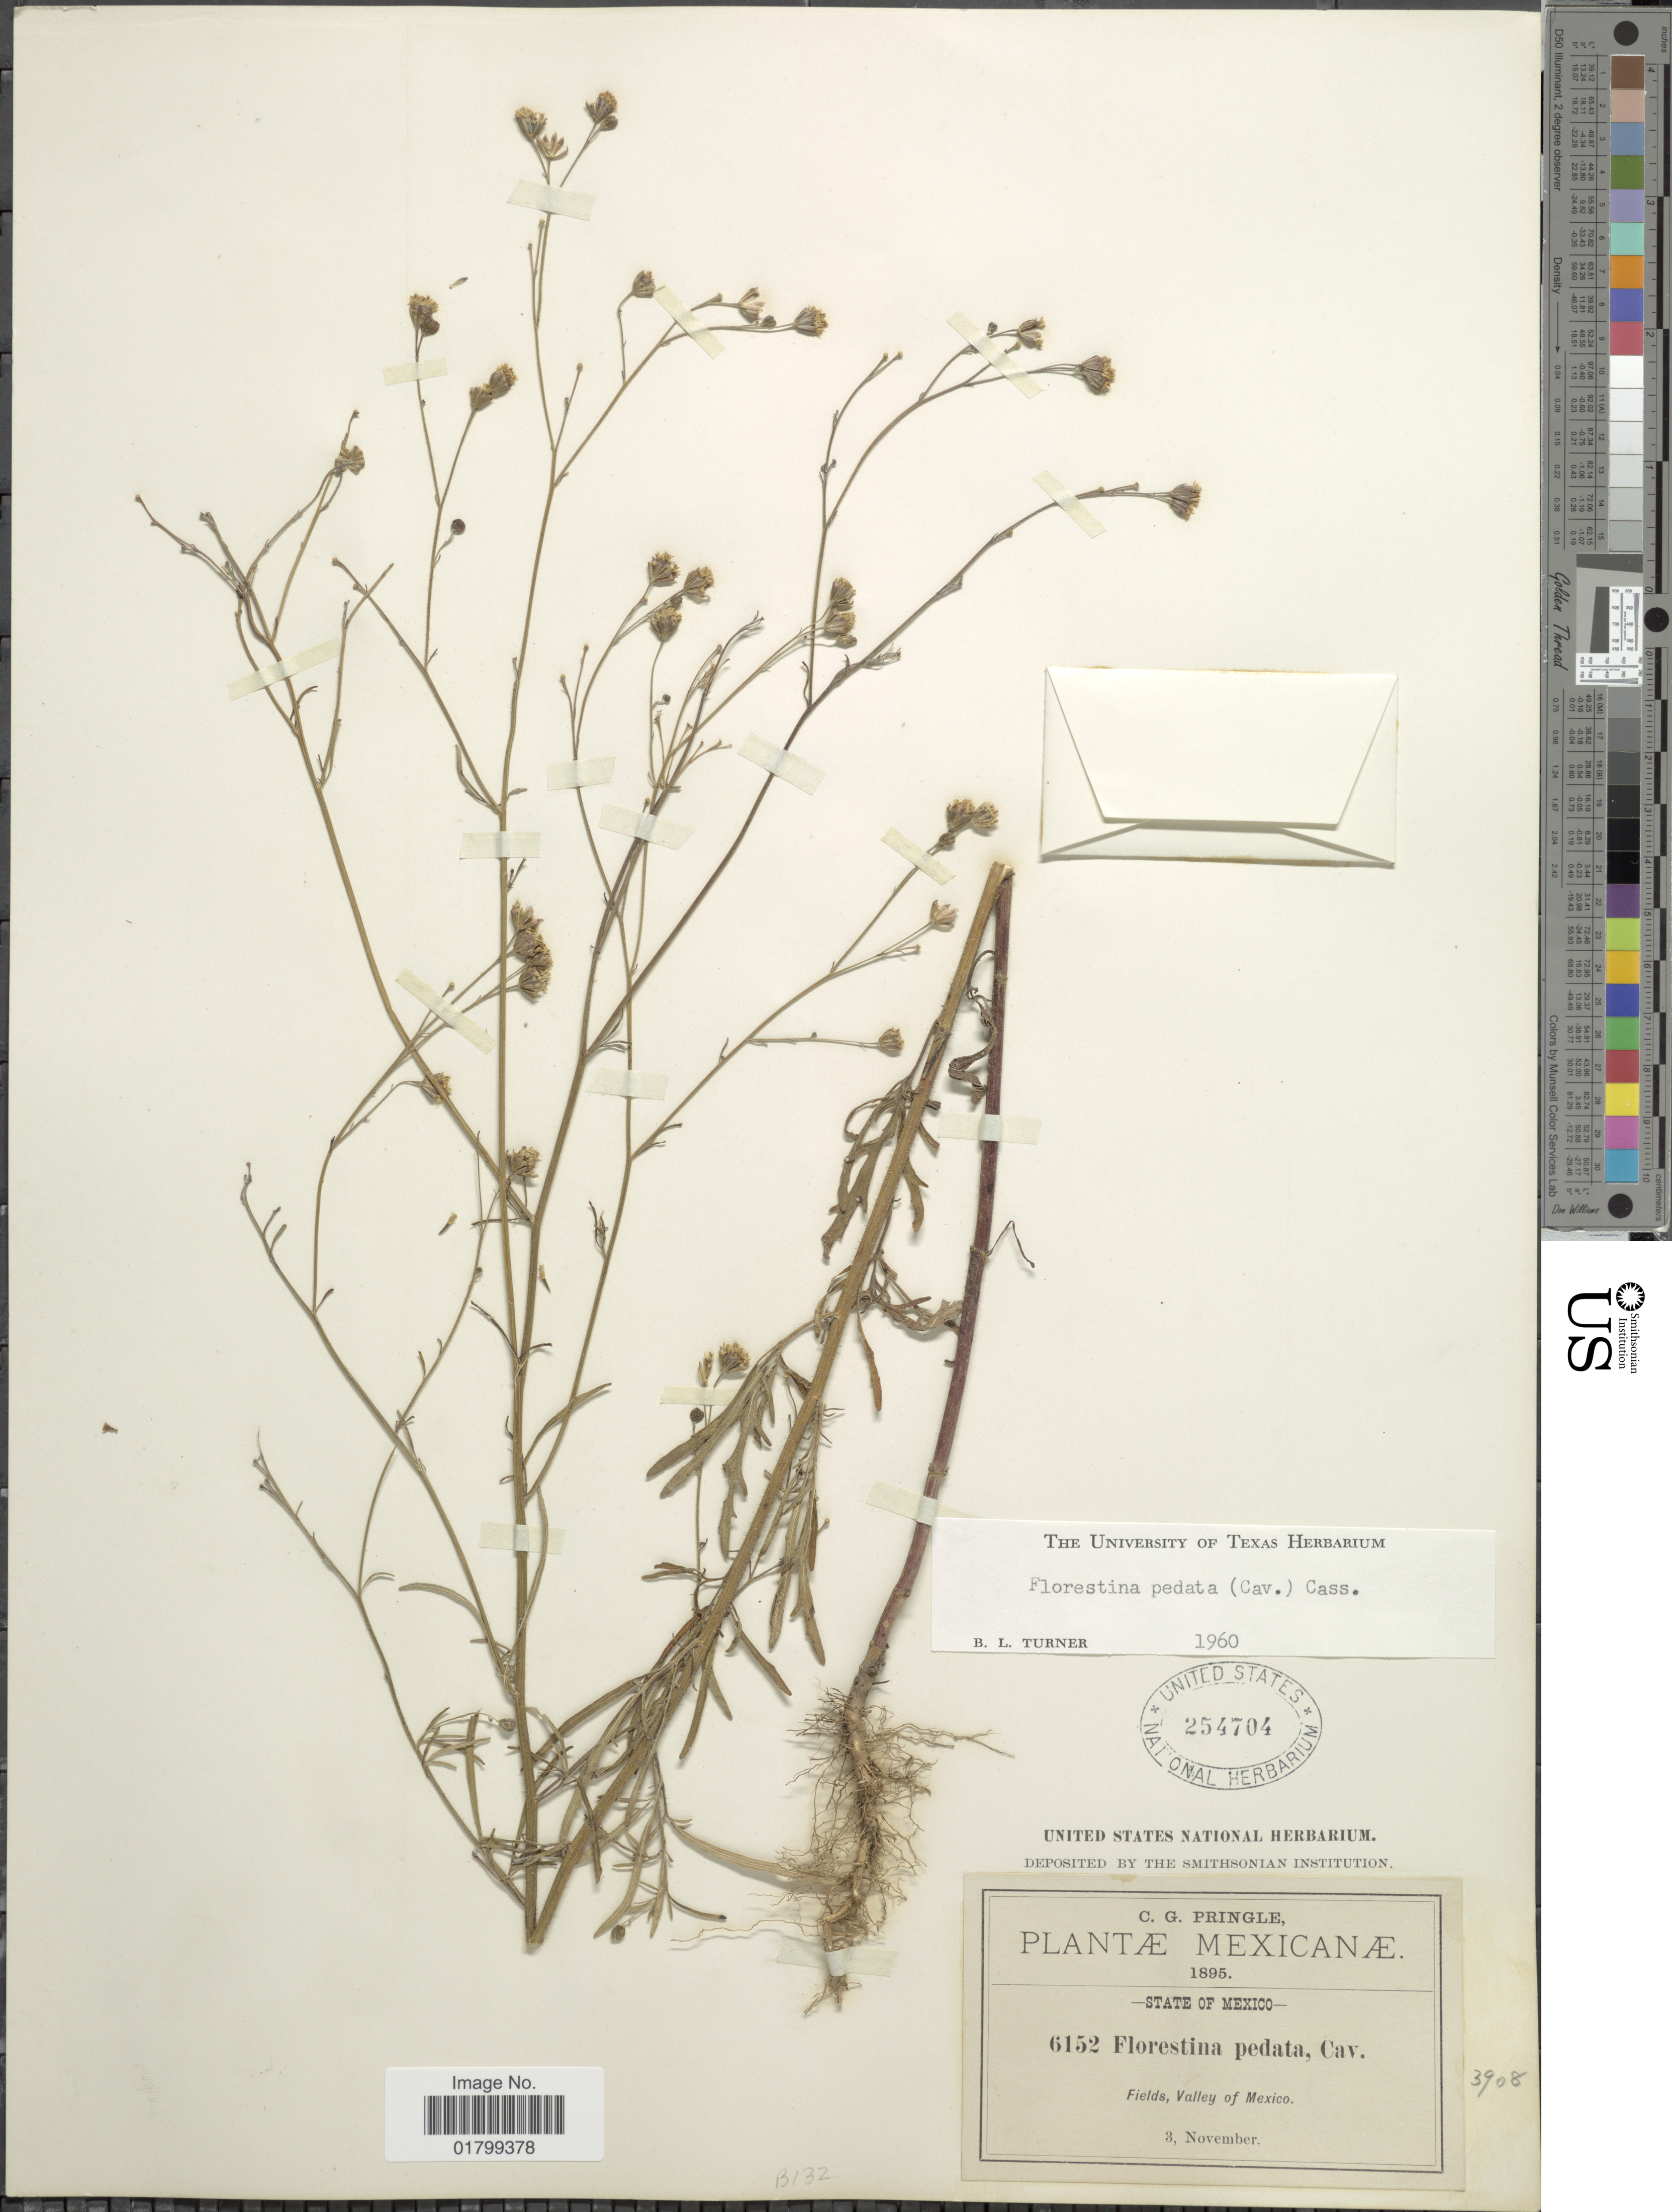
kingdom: Plantae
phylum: Tracheophyta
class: Magnoliopsida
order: Asterales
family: Asteraceae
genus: Florestina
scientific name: Florestina pedata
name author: (Cav.) Cass.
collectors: C. G. Pringle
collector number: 6152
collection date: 1895-11-03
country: Mexico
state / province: México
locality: Fields, Valley of Mexico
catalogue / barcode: US 254704